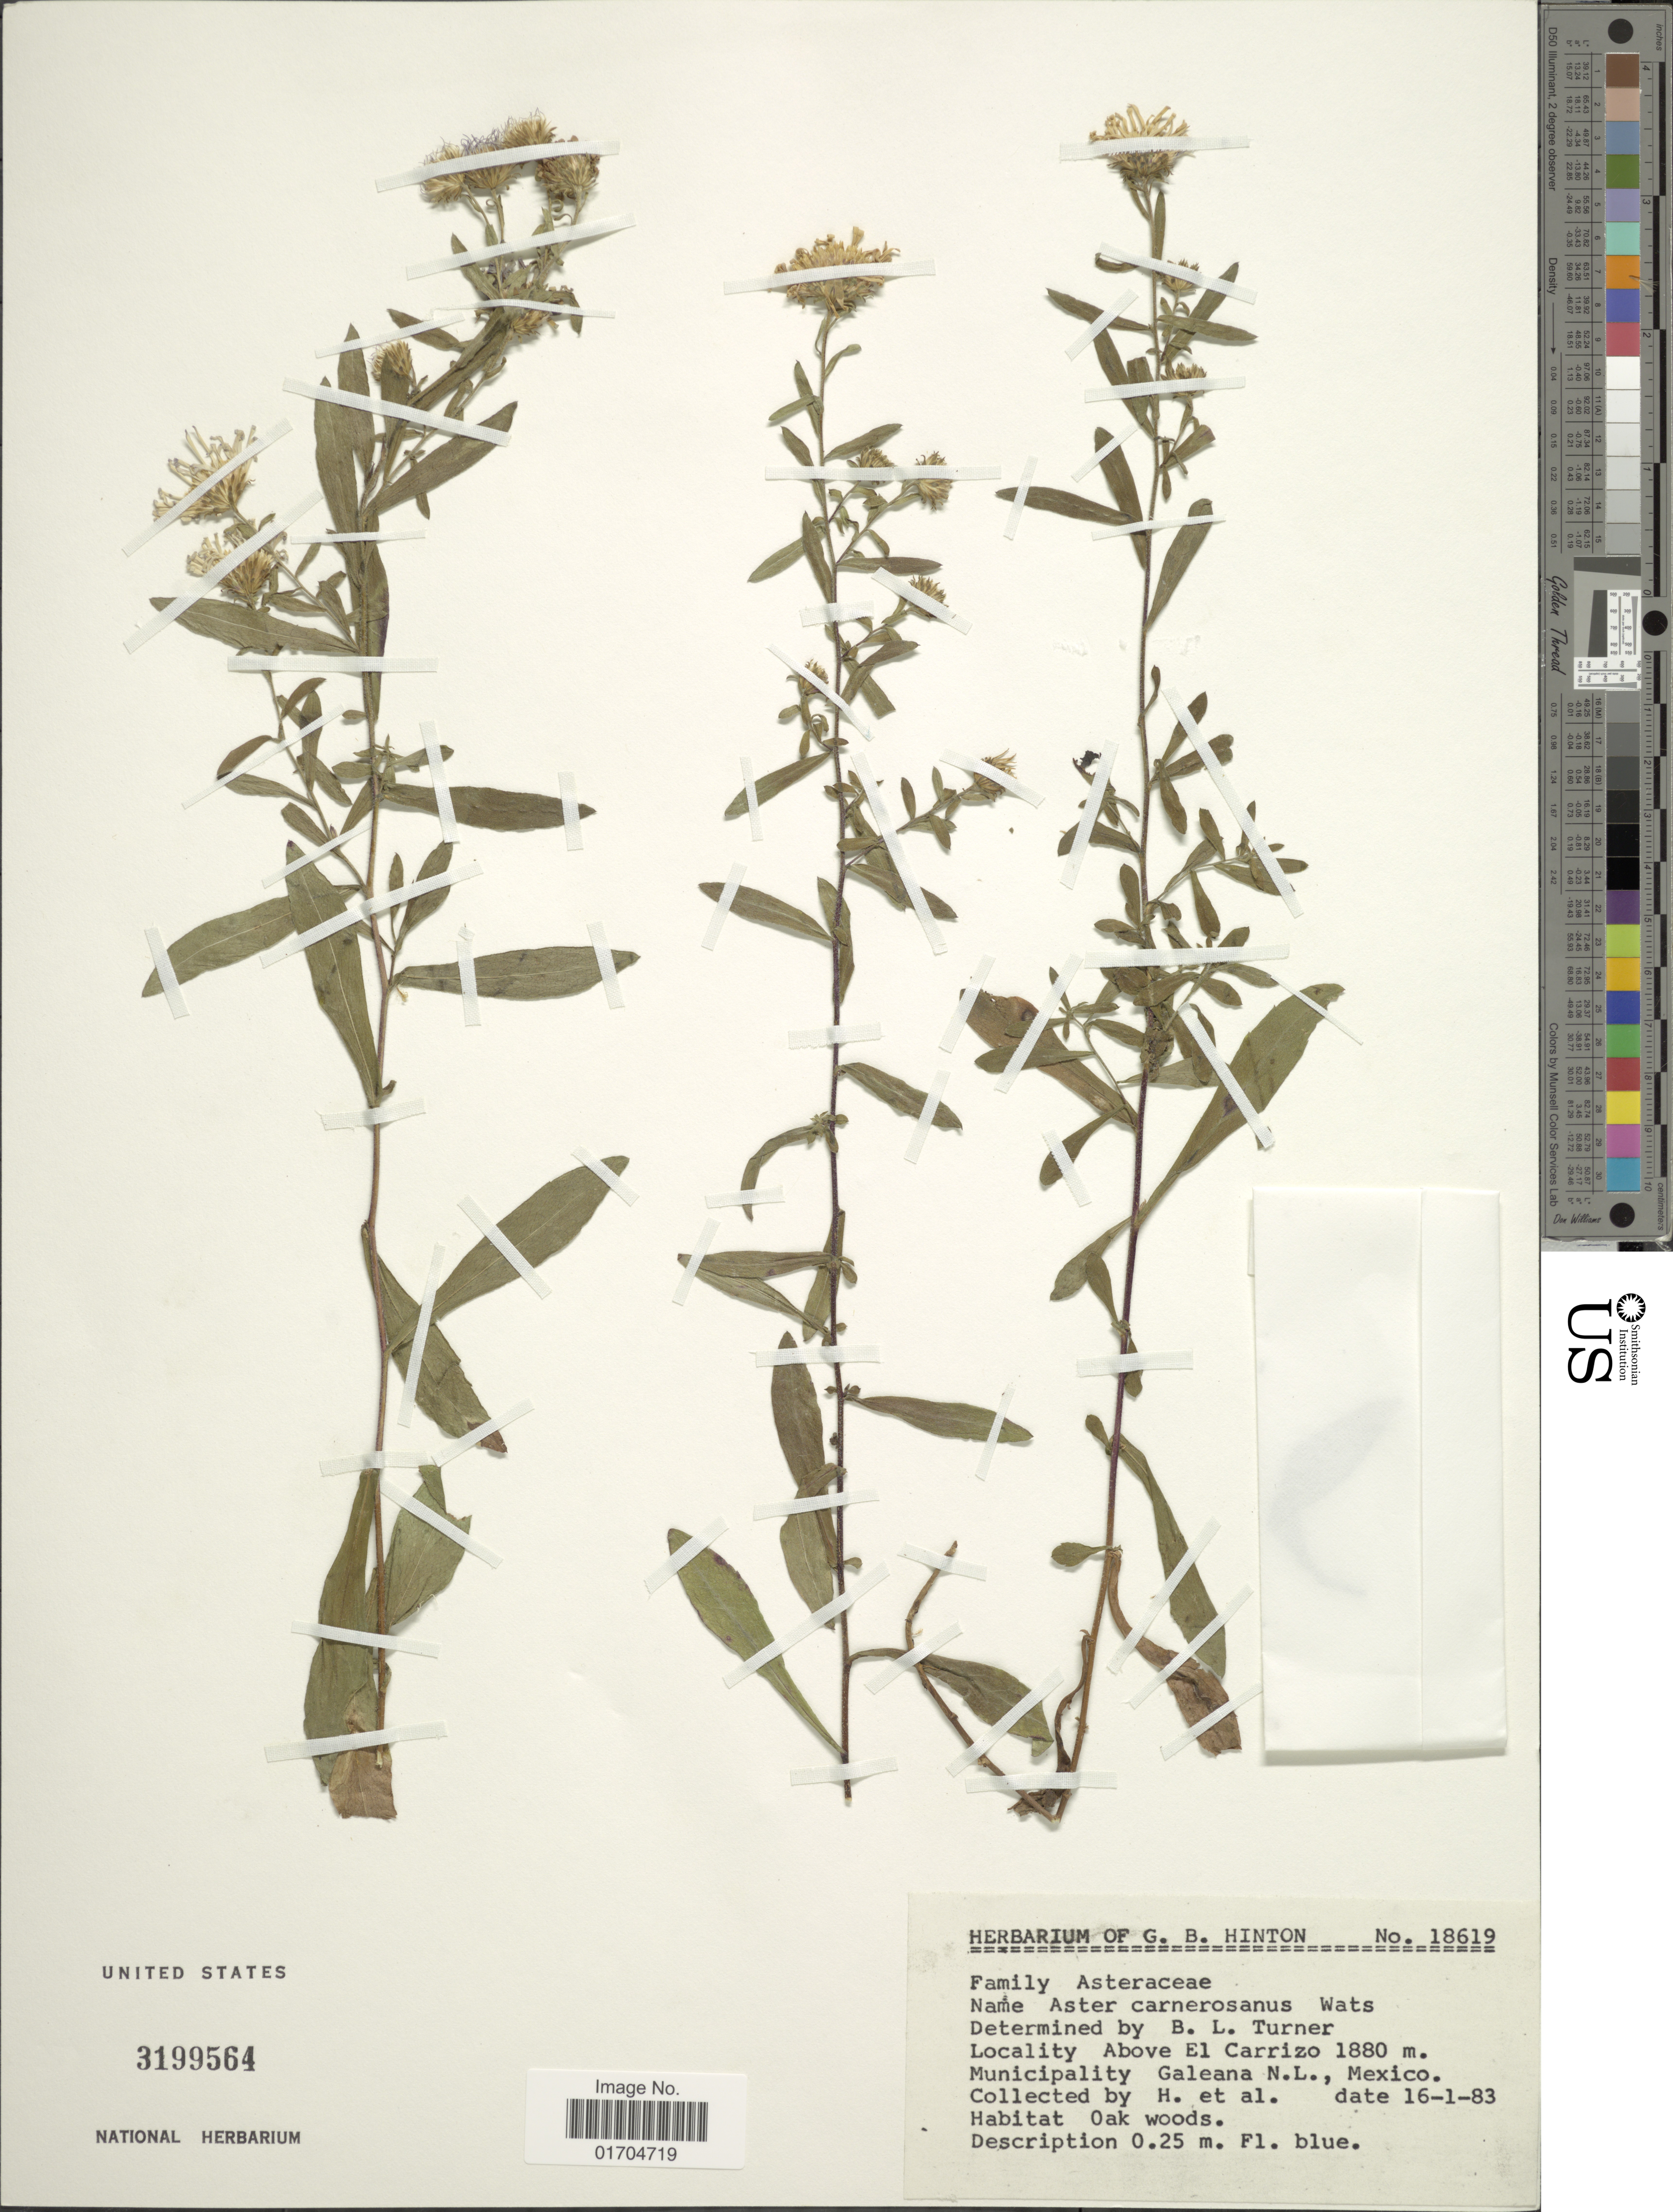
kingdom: Plantae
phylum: Tracheophyta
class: Magnoliopsida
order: Asterales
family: Asteraceae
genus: Symphyotrichum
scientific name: Symphyotrichum carnerosanum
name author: (S. Watson) G.L. Nesom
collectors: G. B. Hinton & et al.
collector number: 18619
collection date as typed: Transcribed d/m/y: 16/1/83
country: Mexico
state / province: Nuevo León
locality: Above El Carrizo. Galeana N.L.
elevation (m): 1880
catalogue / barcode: US 3199564